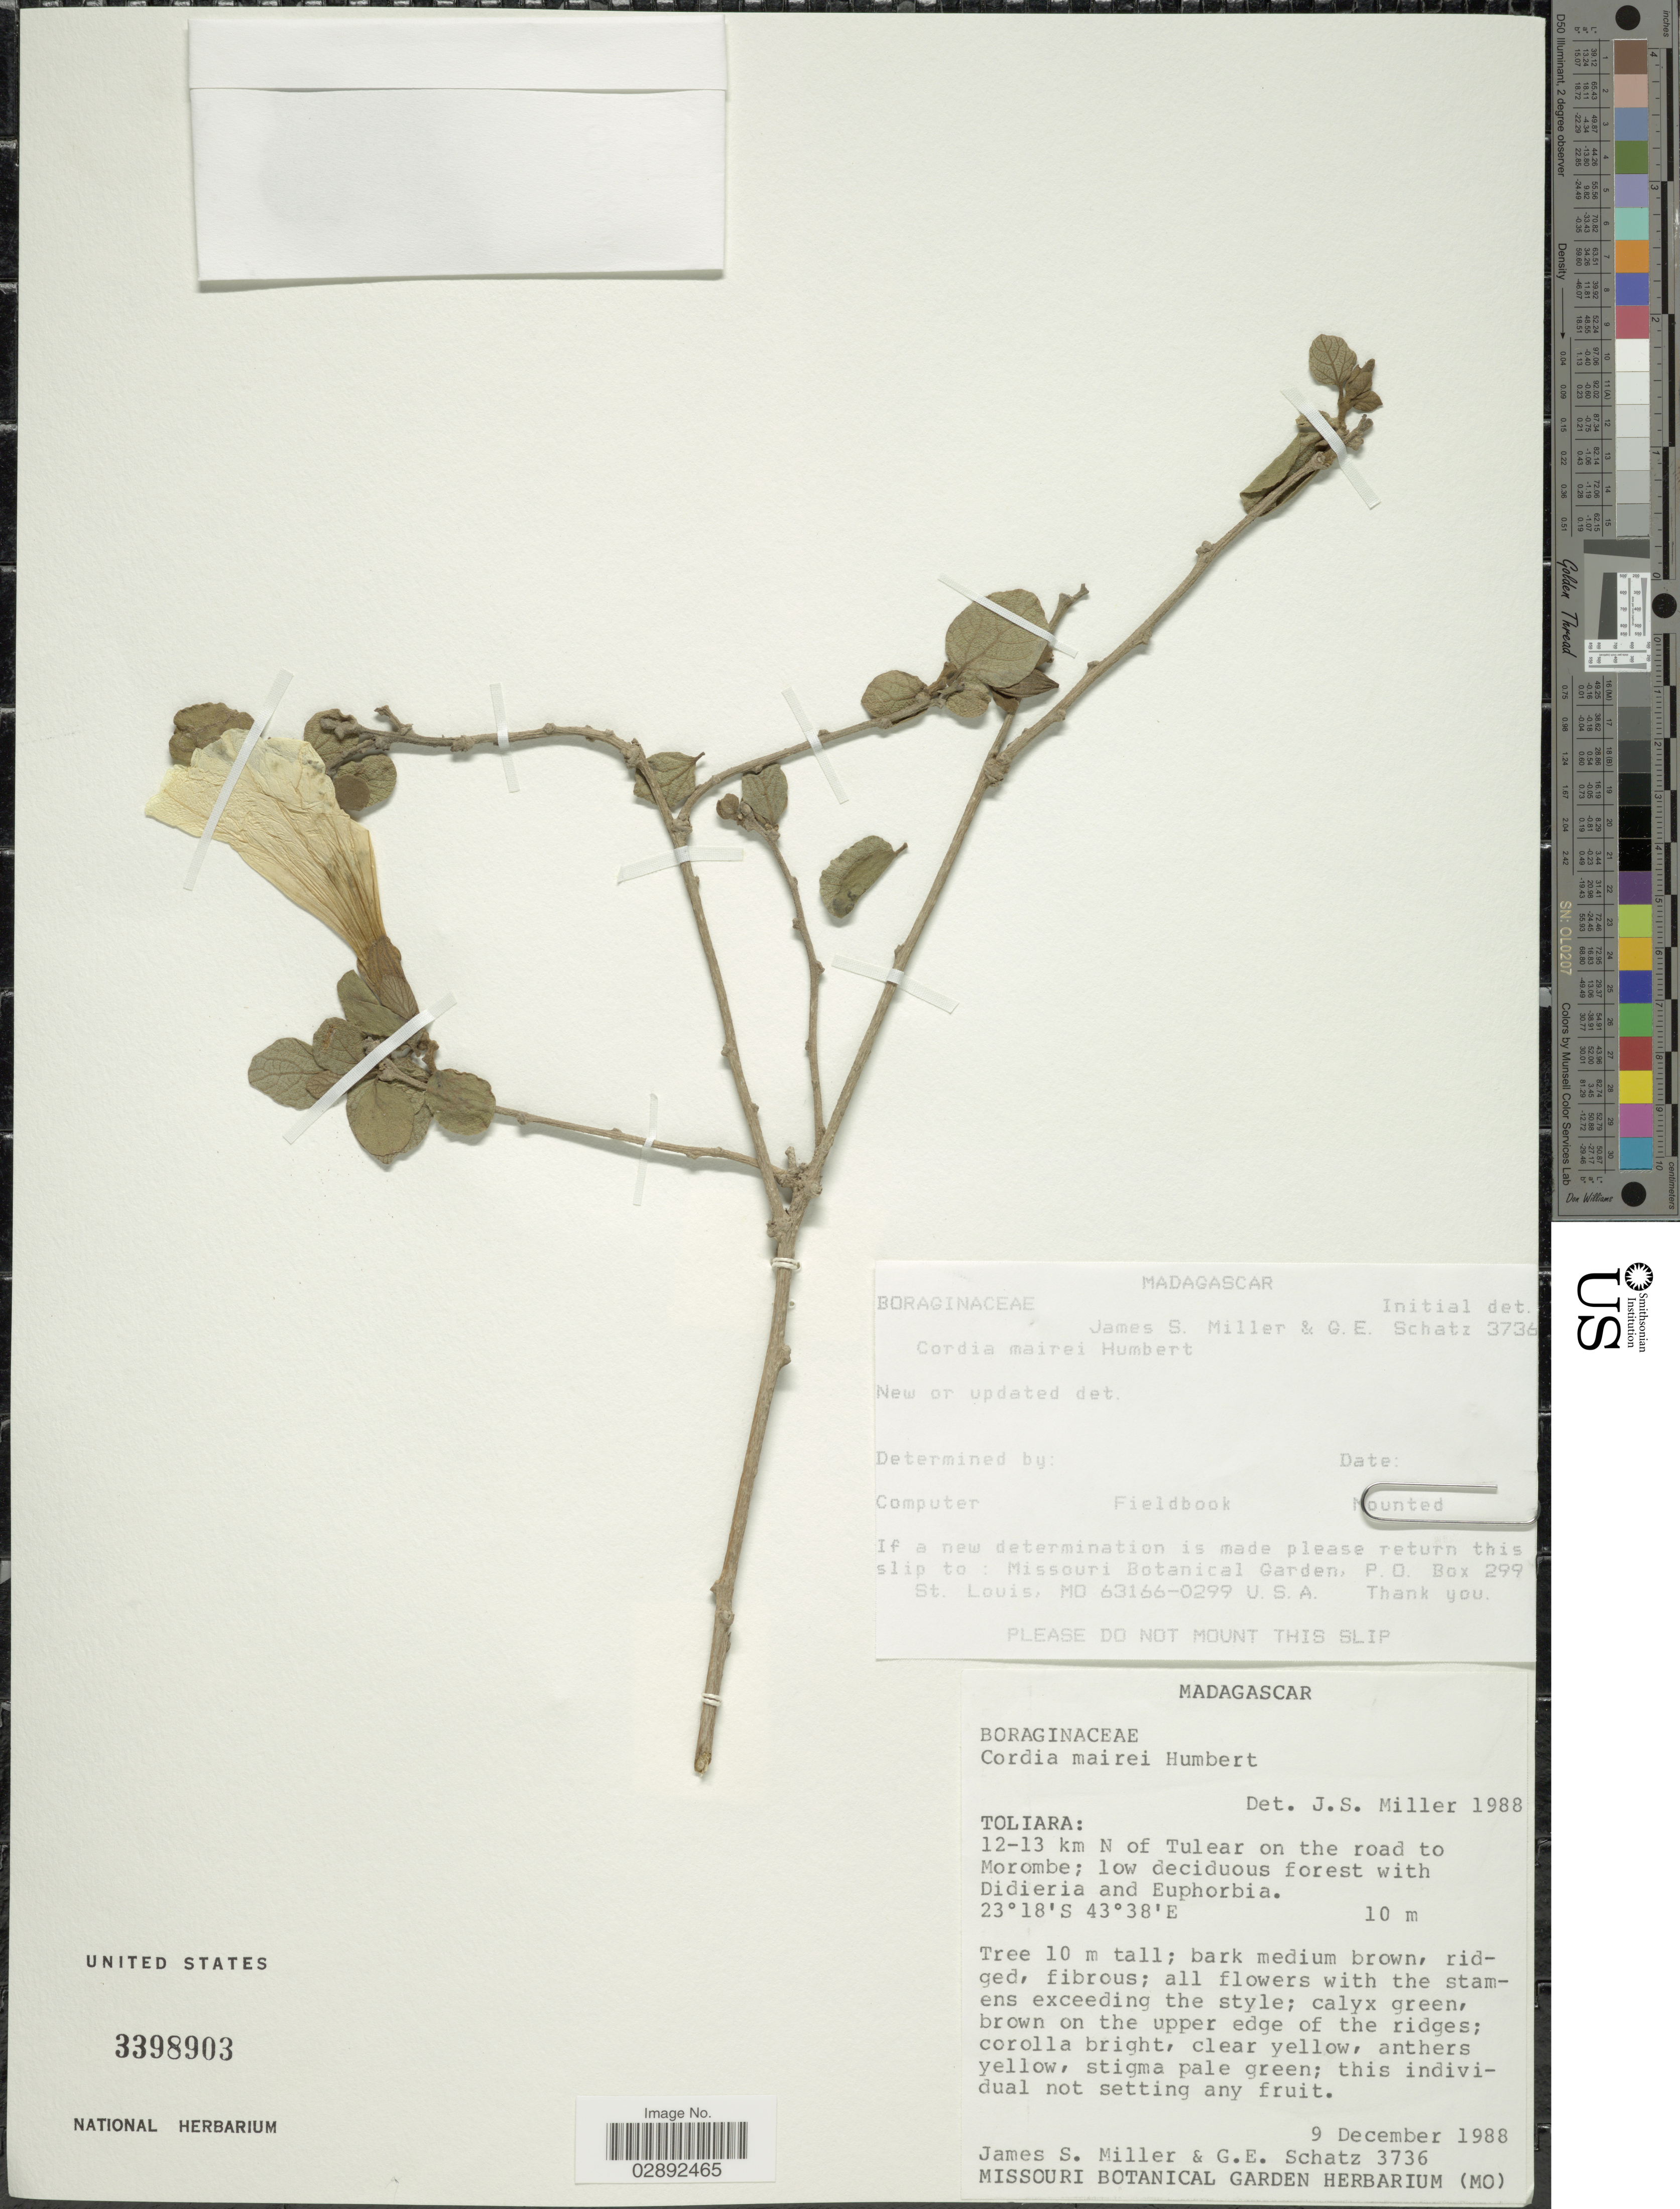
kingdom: Plantae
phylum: Tracheophyta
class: Magnoliopsida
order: Boraginales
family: Cordiaceae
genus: Cordia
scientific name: Cordia mairei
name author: Humbert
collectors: J. S. Miller & G. Schatz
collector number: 3736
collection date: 1988-12-09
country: Madagascar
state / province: Atsimo-Andrefana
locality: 12-13 km N of Tulear on the road to Morombe.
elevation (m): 10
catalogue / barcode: US 3398903